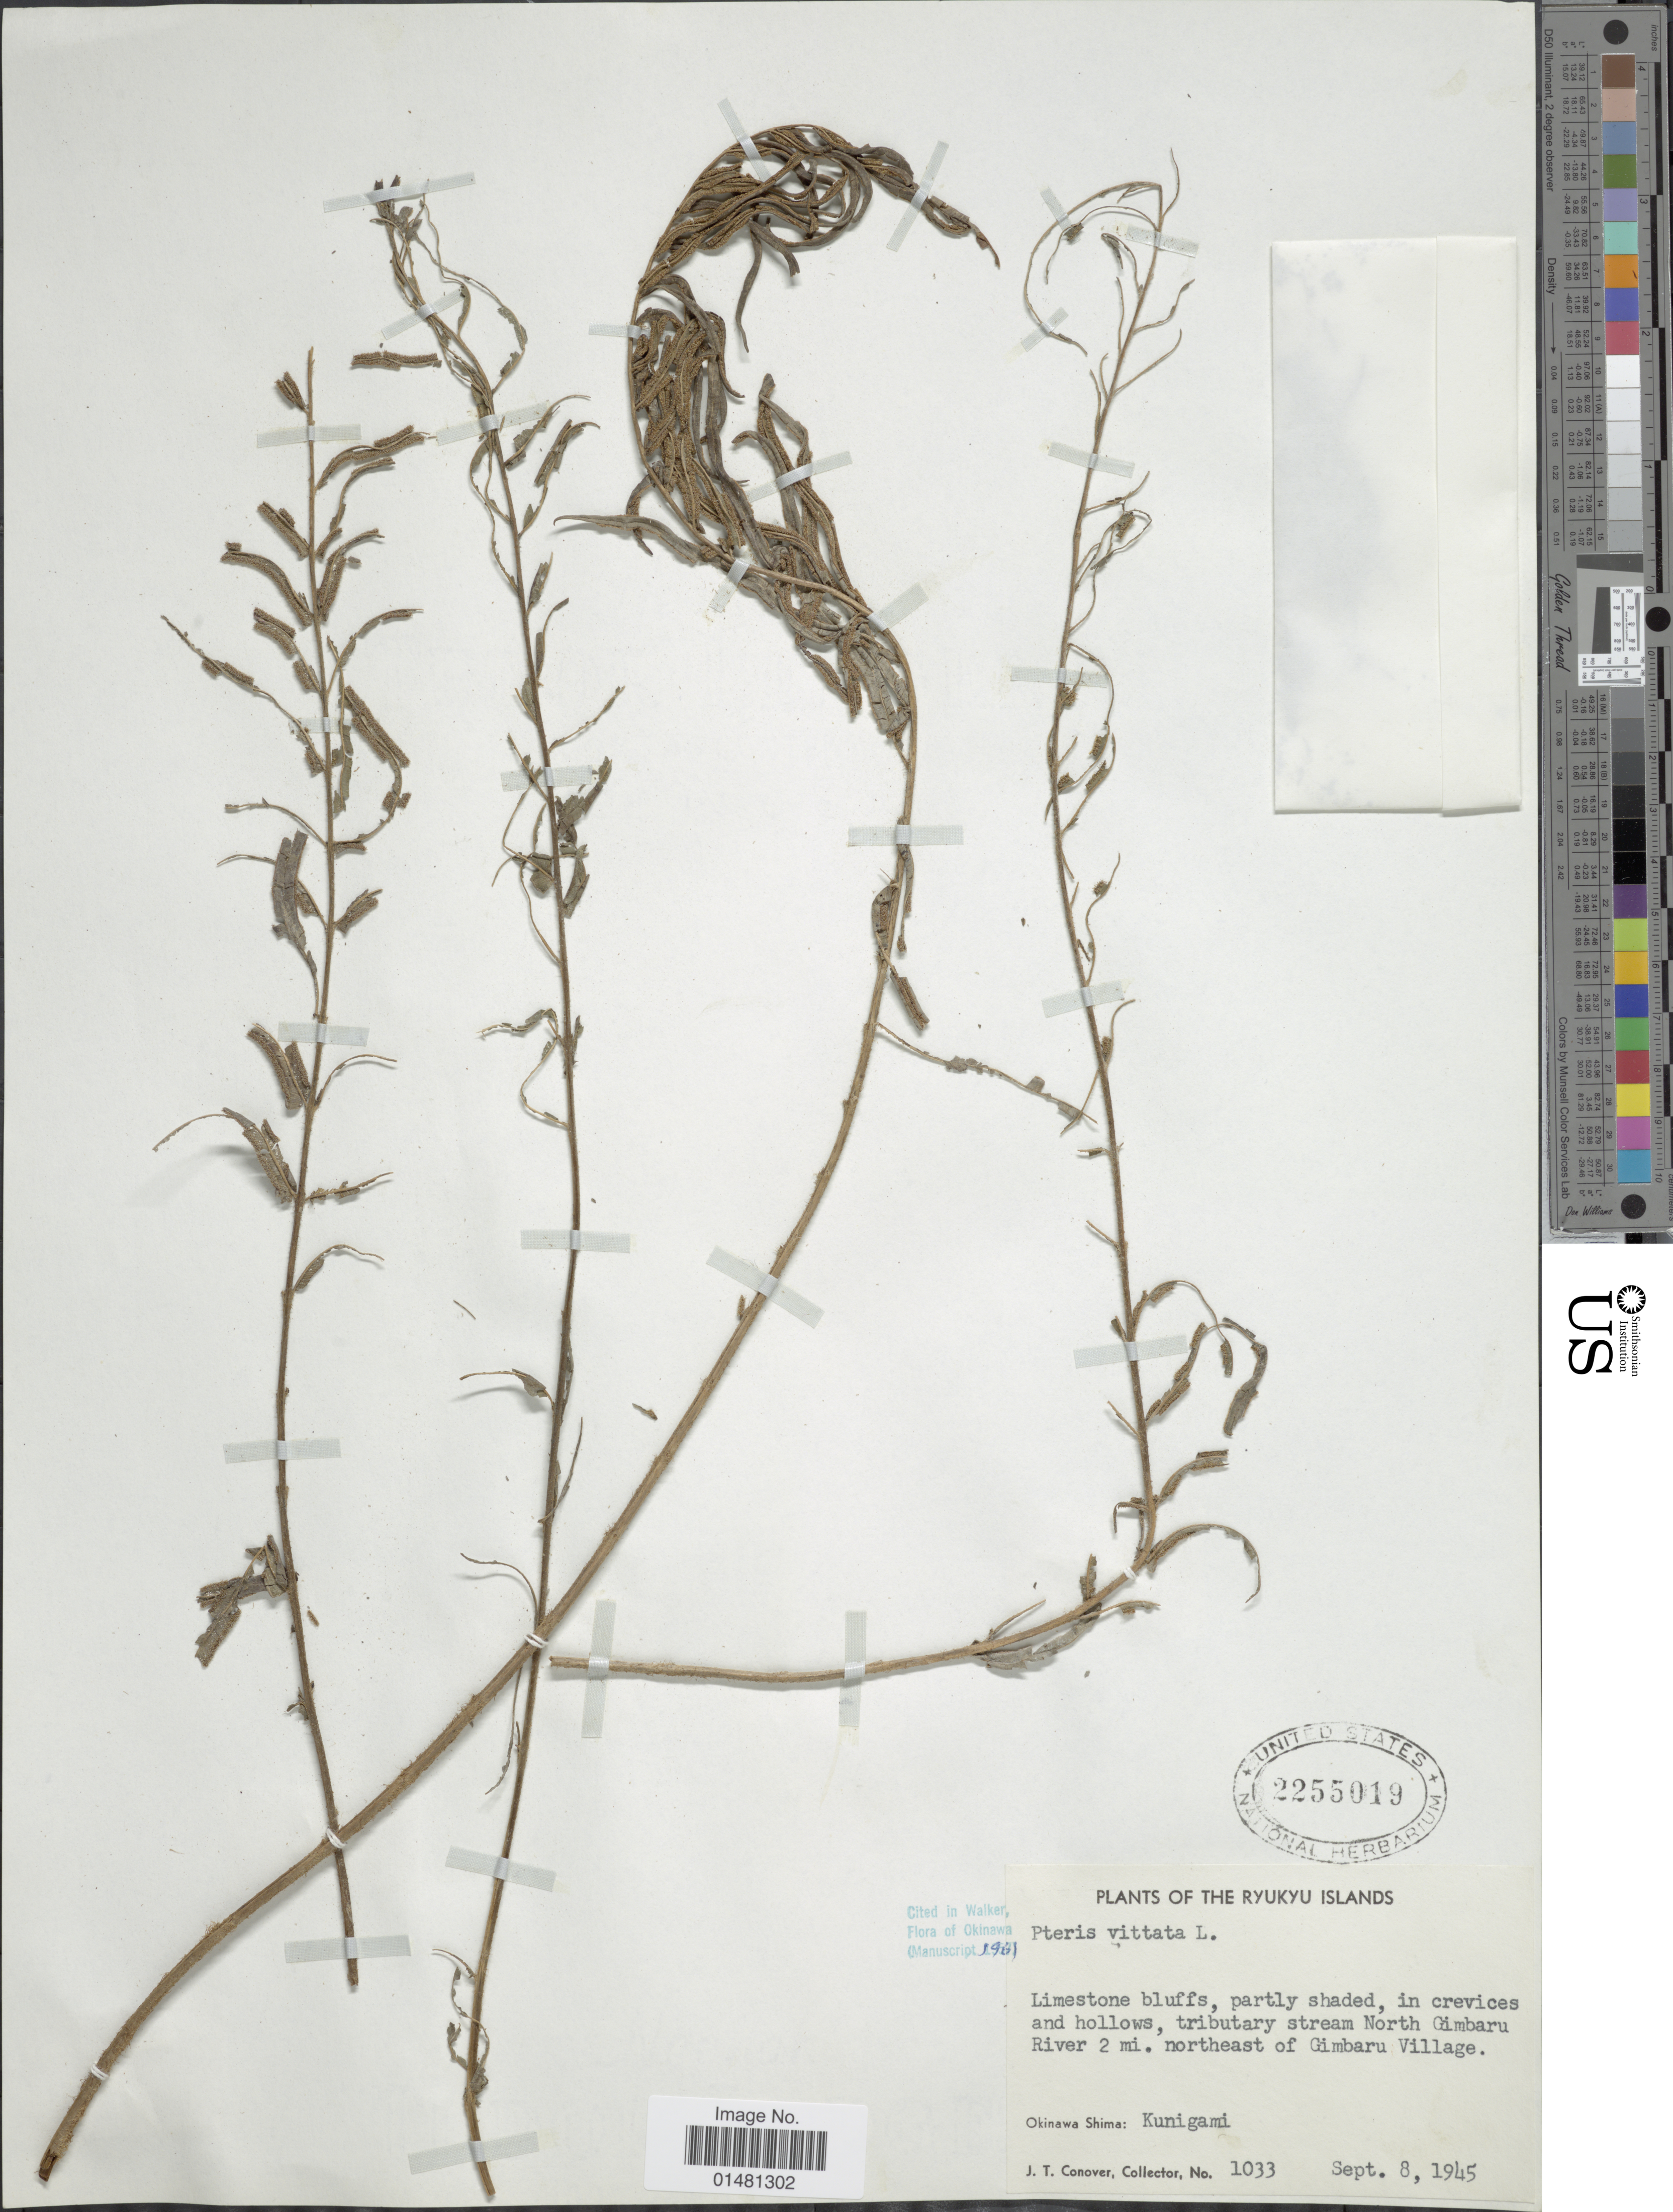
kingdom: Plantae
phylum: Tracheophyta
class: Polypodiopsida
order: Polypodiales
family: Pteridaceae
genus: Pteris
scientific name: Pteris vittata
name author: L.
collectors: J. T. Conover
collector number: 1033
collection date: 1945-09-08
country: Japan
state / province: Okinawa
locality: The Ryukyu Islands, in crevices and hollows, tributary stream North Gimbaru River 2 mi. northeast of Gimbaru Village, Okinawa Shima: Kunigami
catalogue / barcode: US 2255019